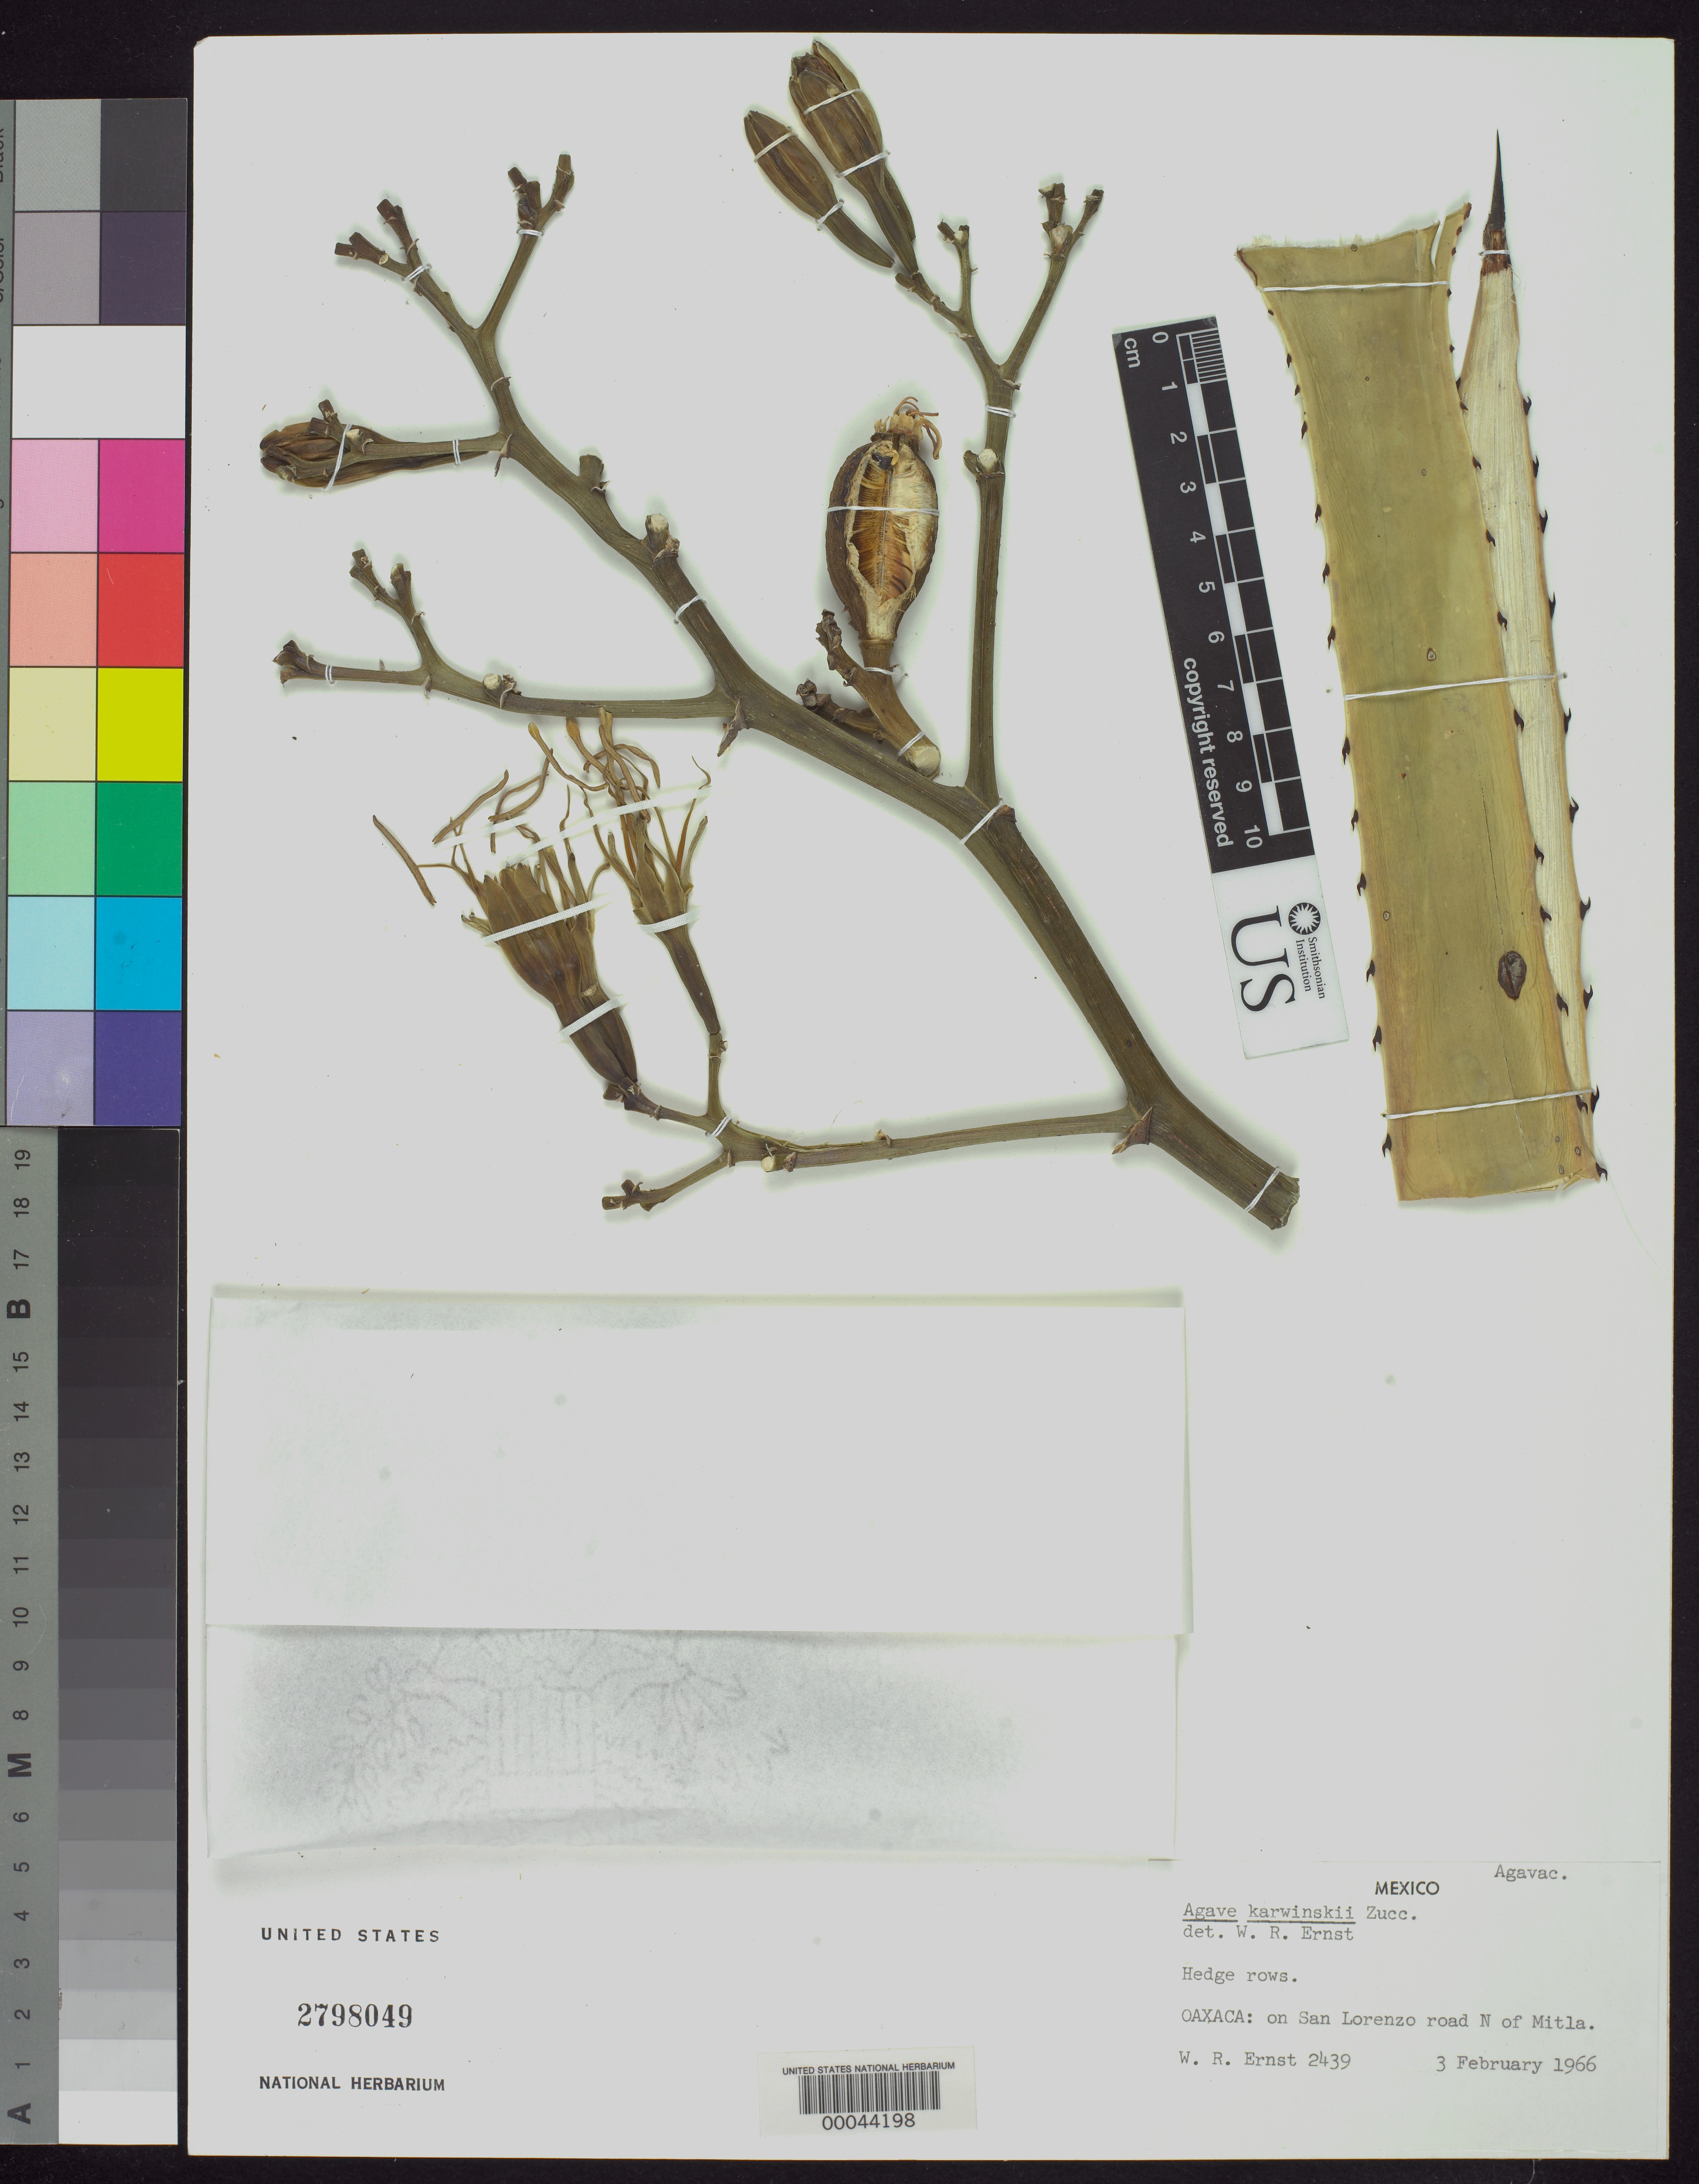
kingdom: Plantae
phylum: Tracheophyta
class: Liliopsida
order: Asparagales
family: Asparagaceae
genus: Agave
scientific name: Agave karwinskii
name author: Zucc.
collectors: W. R. Ernst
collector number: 2439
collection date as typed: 03 Feb 1966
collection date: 1966-02-03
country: Mexico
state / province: Oaxaca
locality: On san lorenzo road N of mitla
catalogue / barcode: US 2798049